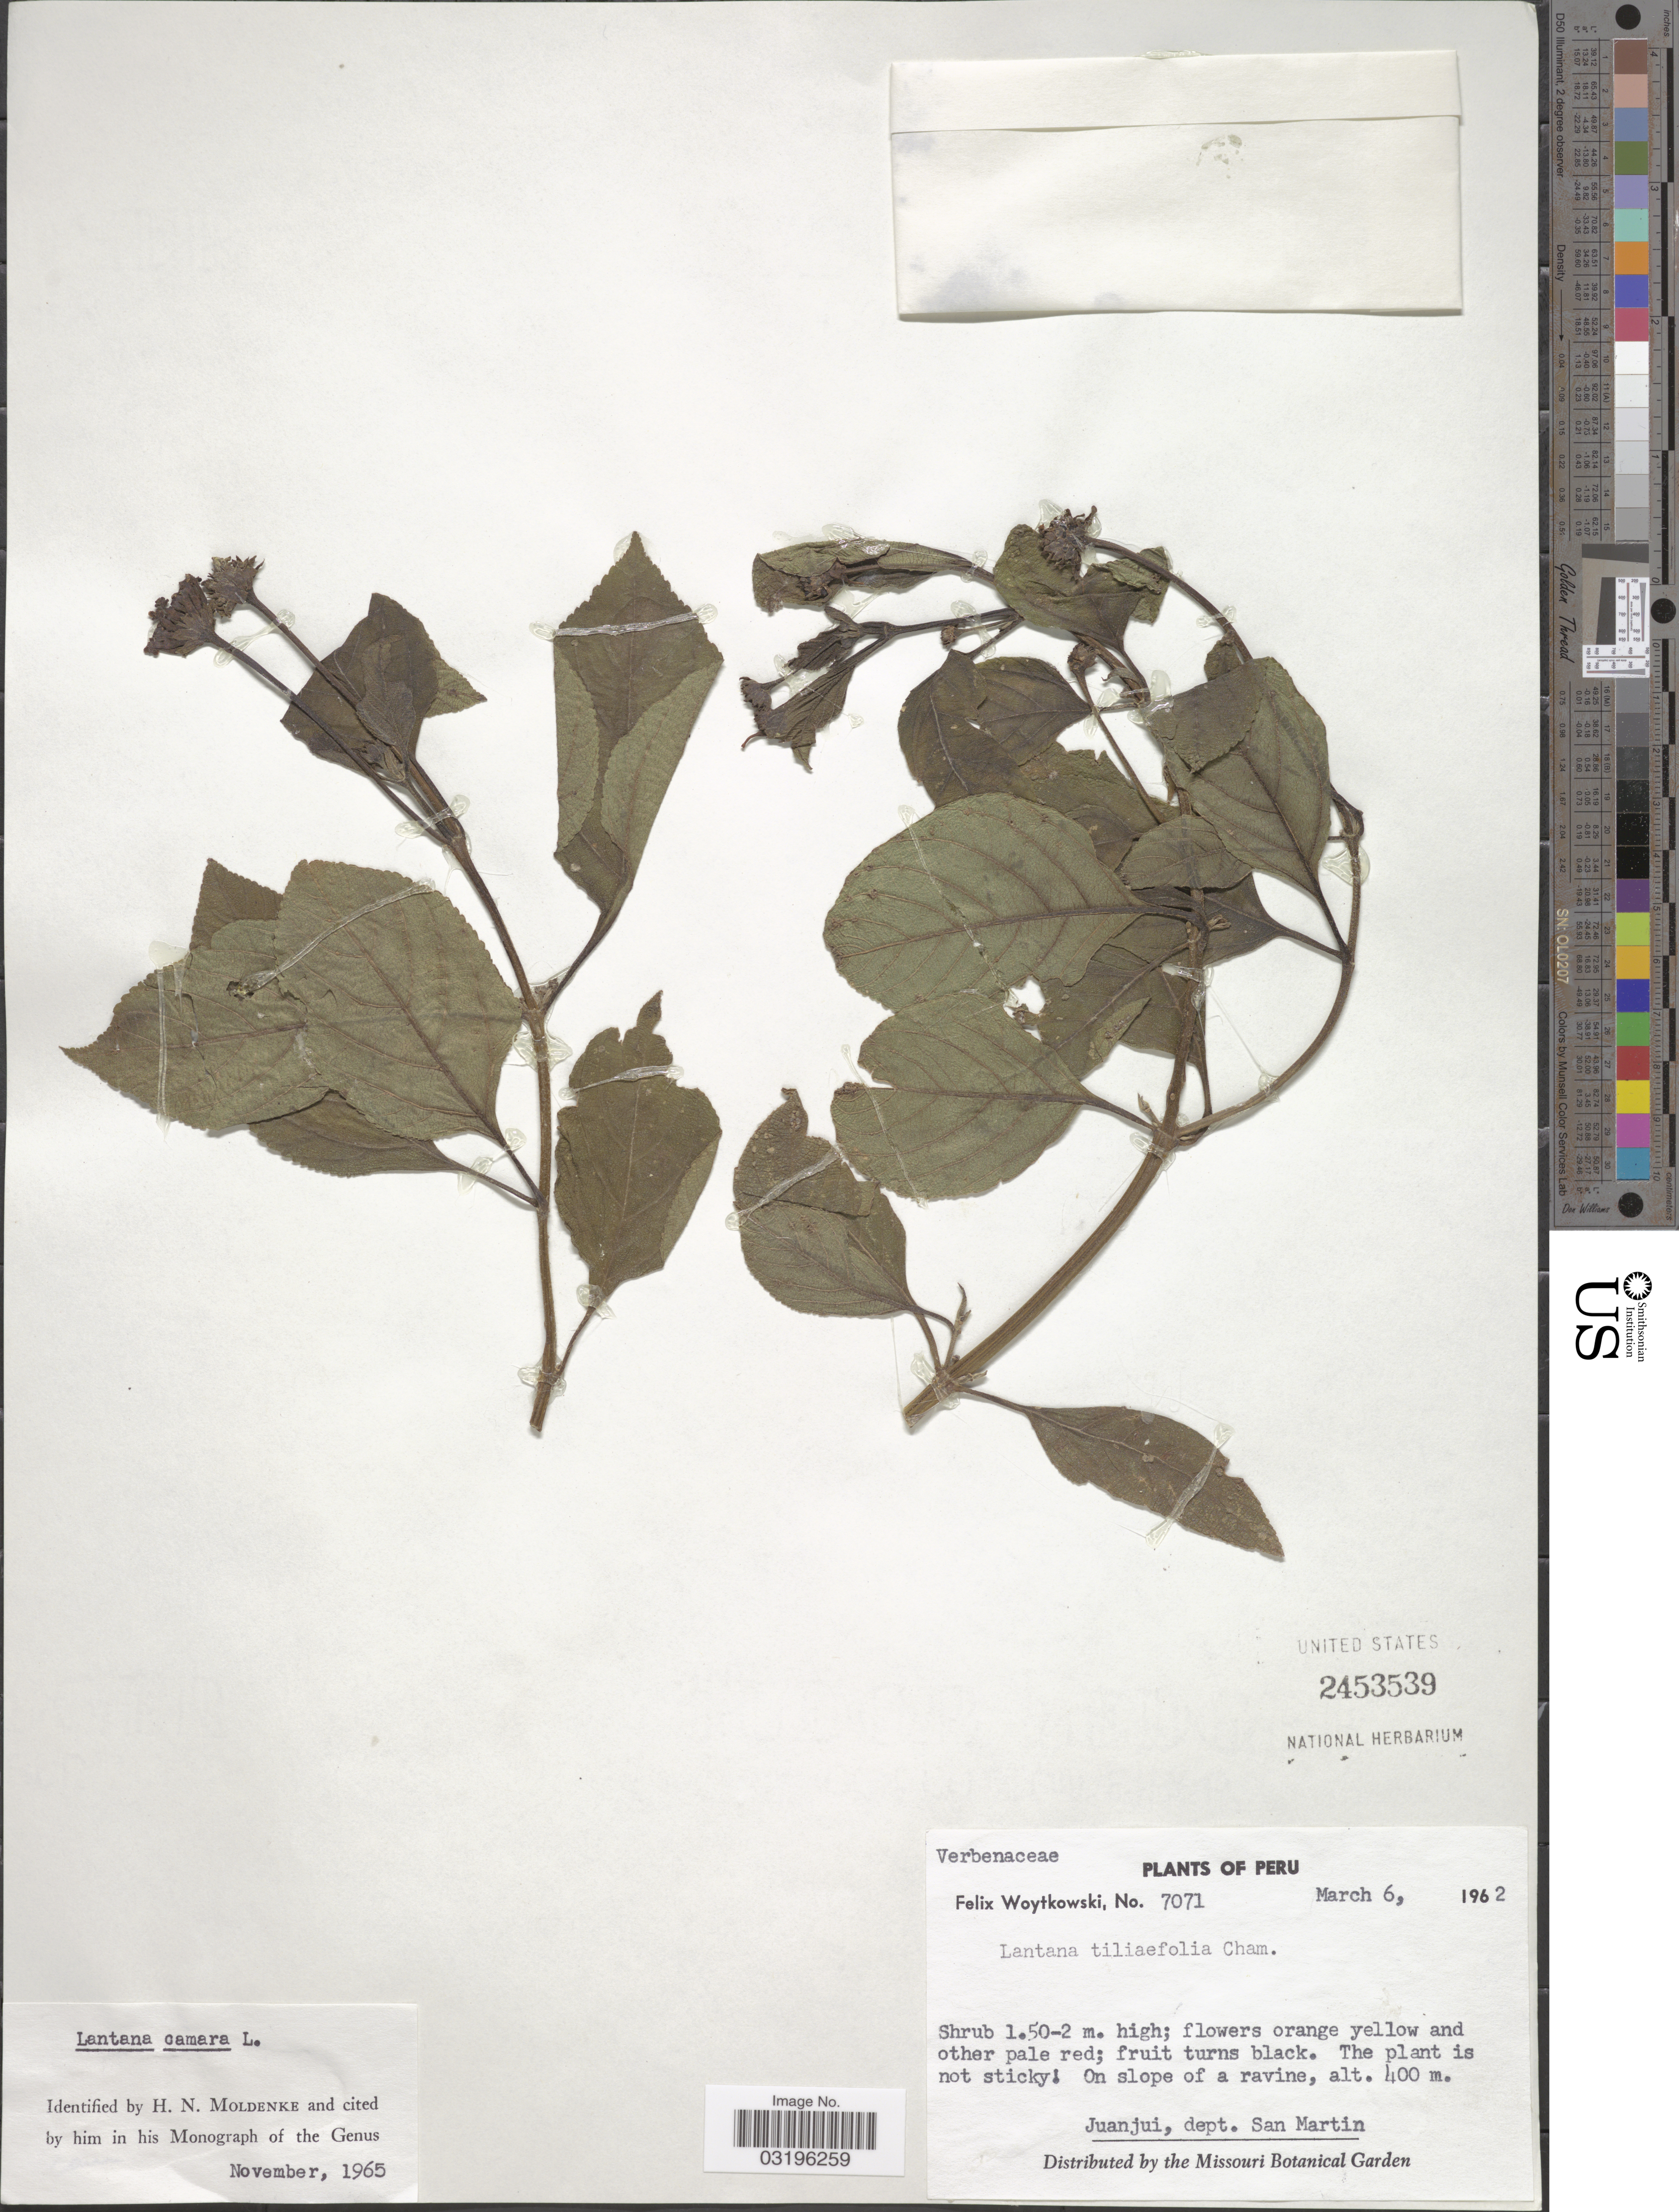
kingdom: Plantae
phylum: Tracheophyta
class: Magnoliopsida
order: Lamiales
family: Verbenaceae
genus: Lantana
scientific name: Lantana camara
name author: L.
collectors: F. Woytkowski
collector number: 7071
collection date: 1962-03-06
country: Peru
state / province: San Martín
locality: Juanjui, dept. San Martin.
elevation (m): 400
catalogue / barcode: US 2453539